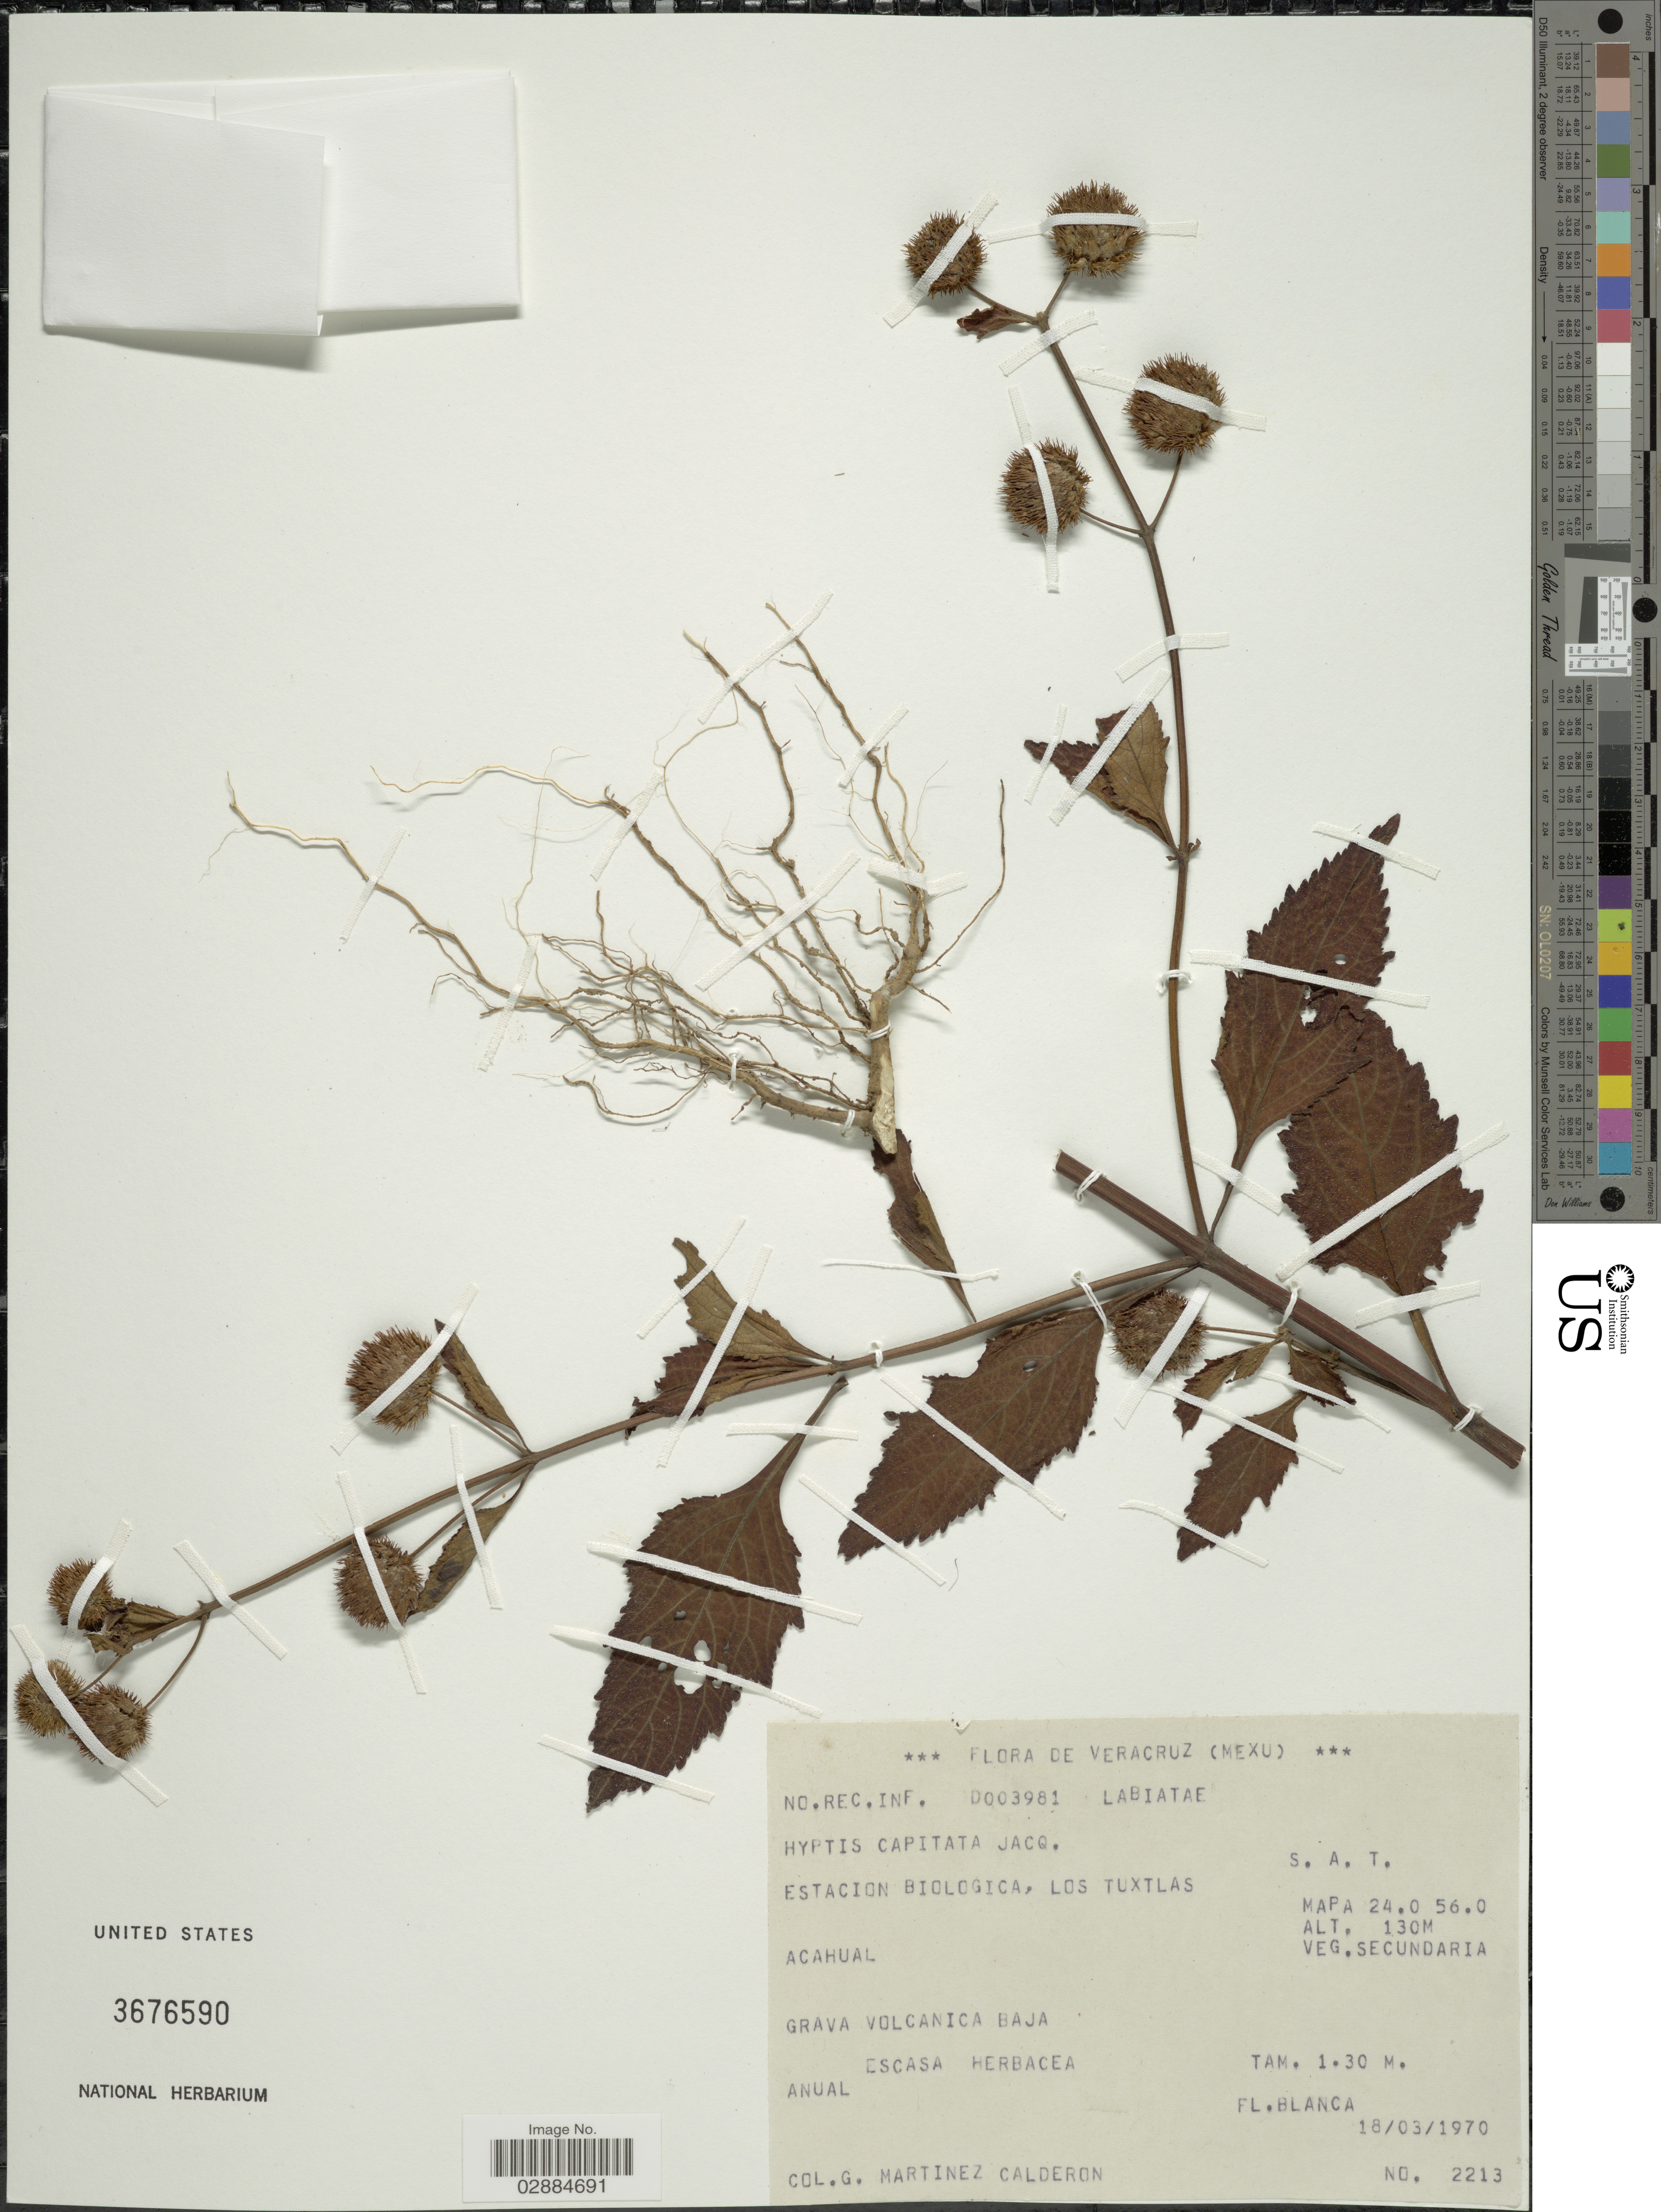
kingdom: Plantae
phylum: Tracheophyta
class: Magnoliopsida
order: Lamiales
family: Lamiaceae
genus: Hyptis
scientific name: Hyptis capitata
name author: Jacq.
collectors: G. Martínez Calderón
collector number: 2213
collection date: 1970-03-18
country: Mexico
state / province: Veracruz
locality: Veracruz, Estacion Biologica, Los Tuxtlas, Acahual, Grava Volcanica Baja.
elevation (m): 130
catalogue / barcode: US 3676590